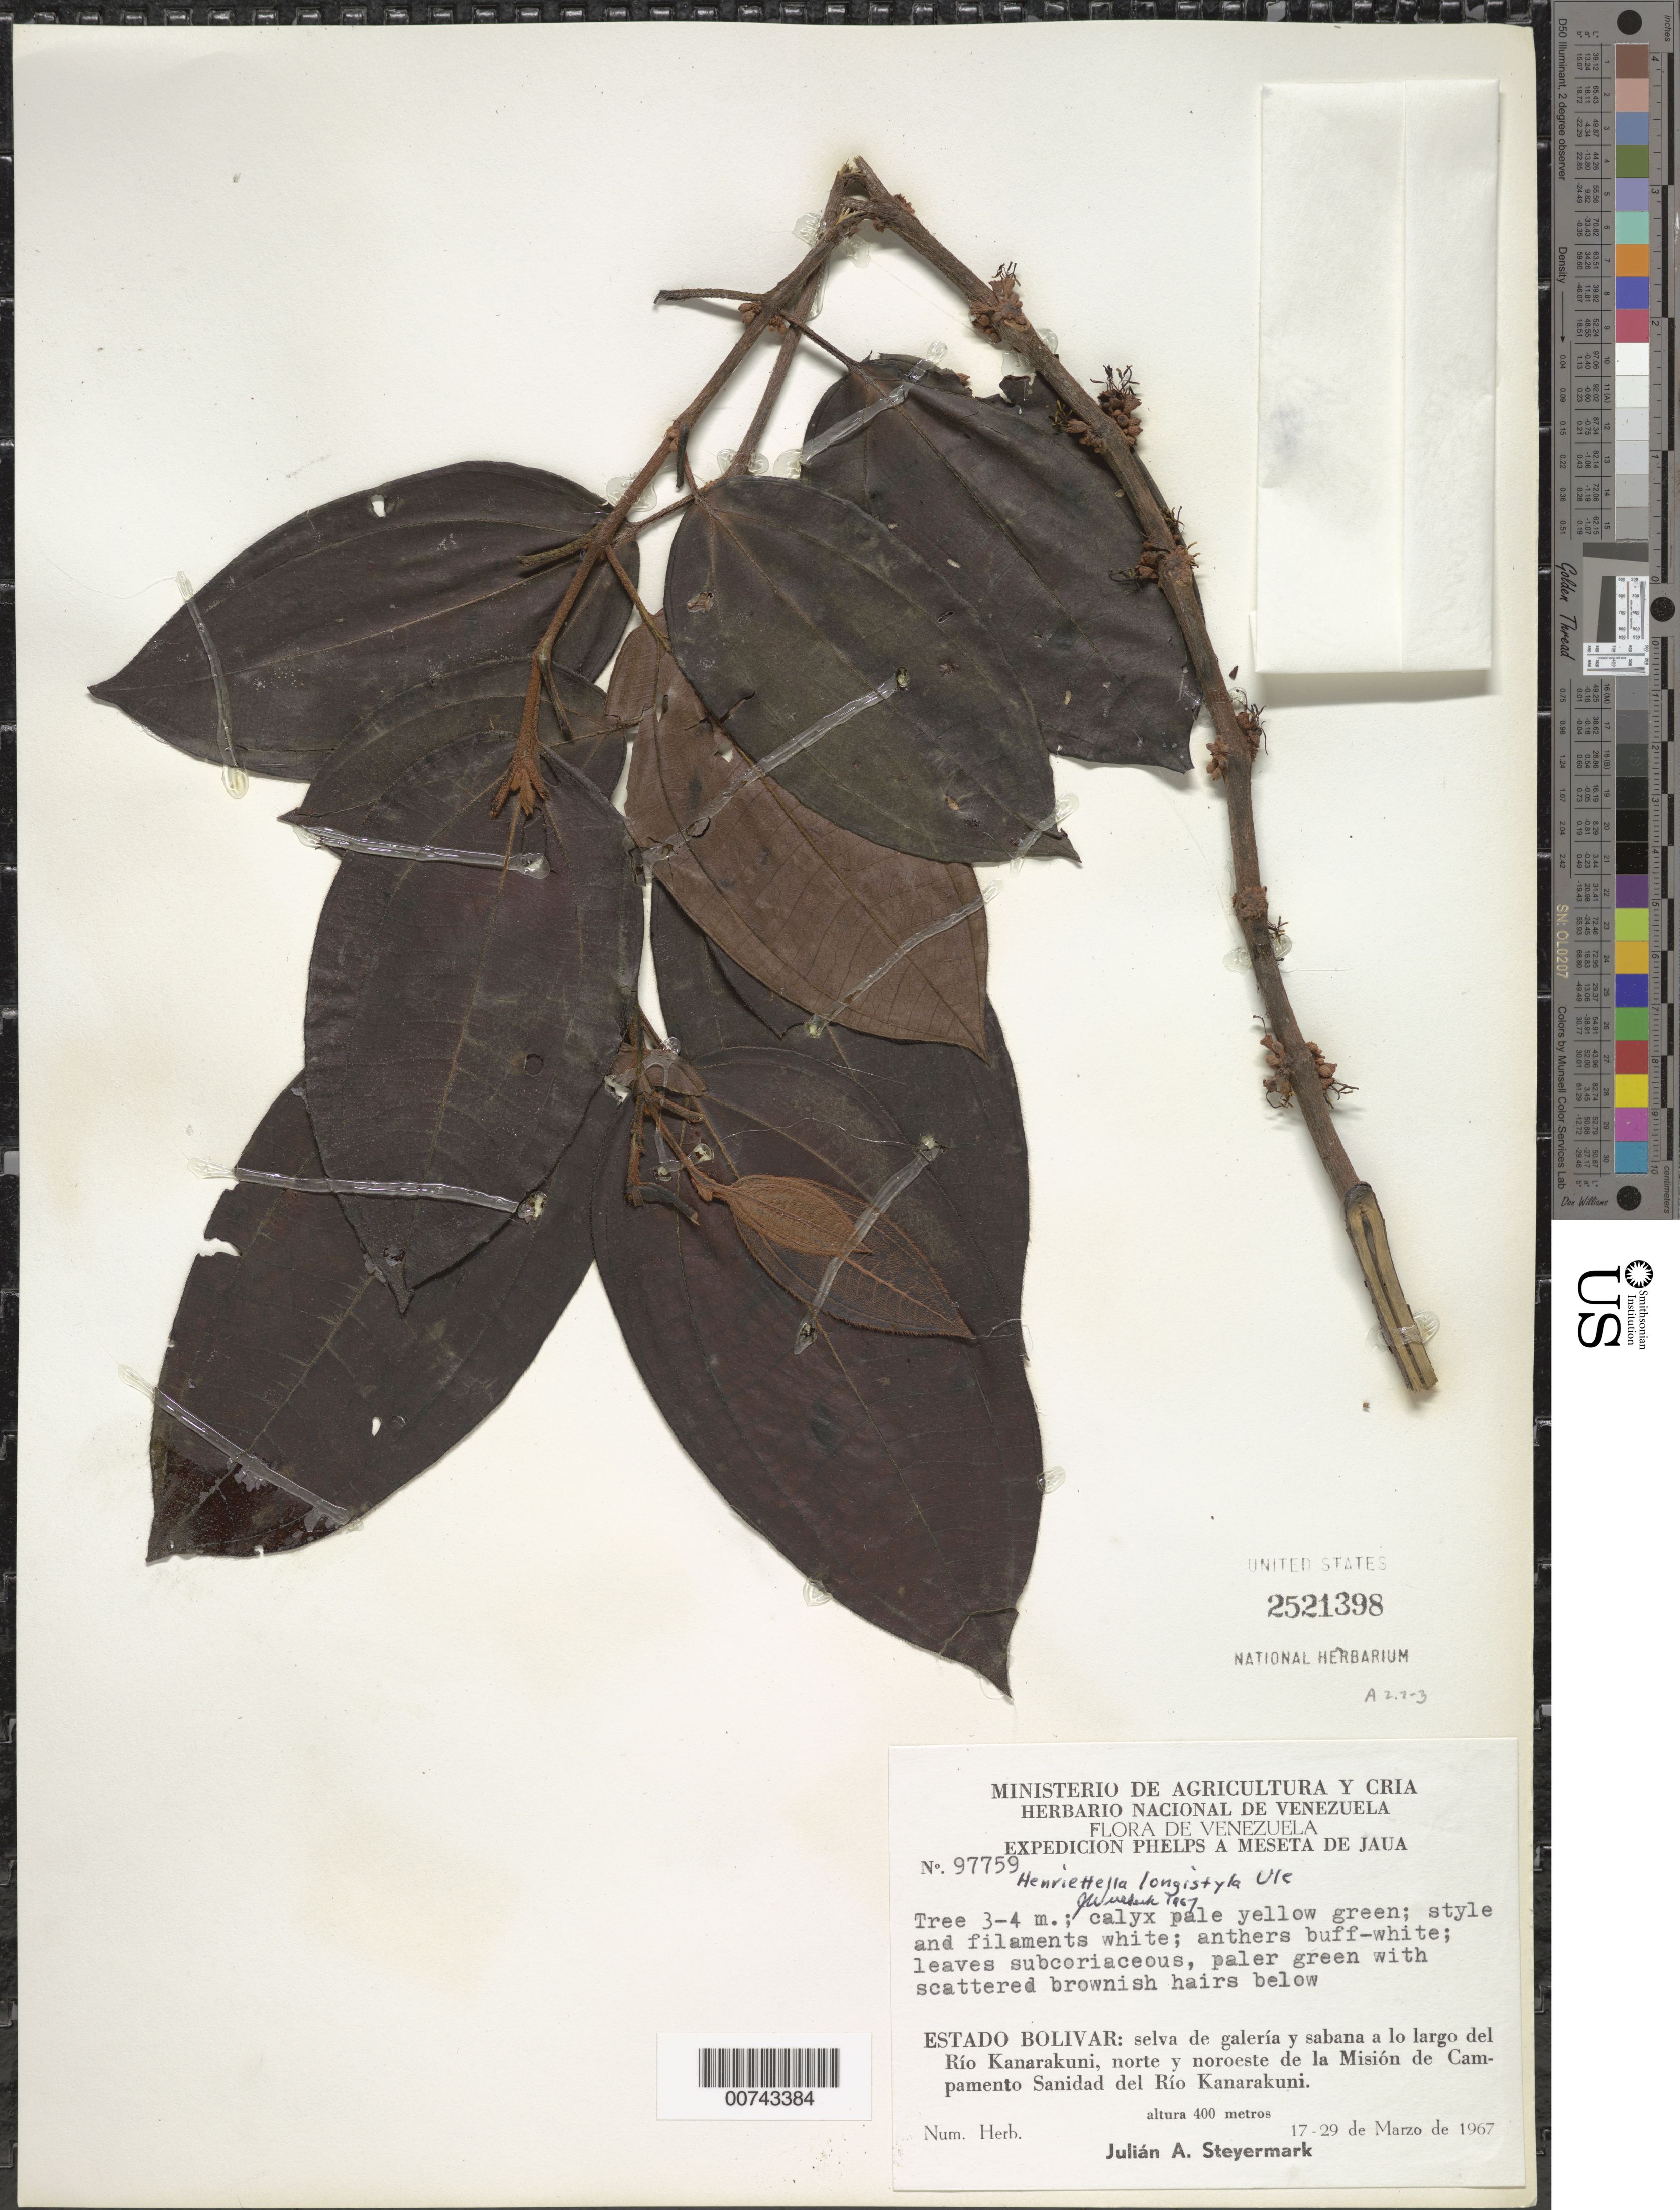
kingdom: Plantae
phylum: Tracheophyta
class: Magnoliopsida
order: Myrtales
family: Melastomataceae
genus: Henriettea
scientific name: Henriettea ovata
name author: (Cogn.) Penneys et al.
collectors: J. Steyermark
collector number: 97759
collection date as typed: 17-Mar-67 to 29-Mar-67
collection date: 1967-03-17/1967-03-29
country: Venezuela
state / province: Bolívar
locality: Río Kanarakuni, N and NW of Mision de Campamento Sanidad del Río Kanarakuni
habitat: Gallery forest and savanna along river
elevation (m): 400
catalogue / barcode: US 2521398